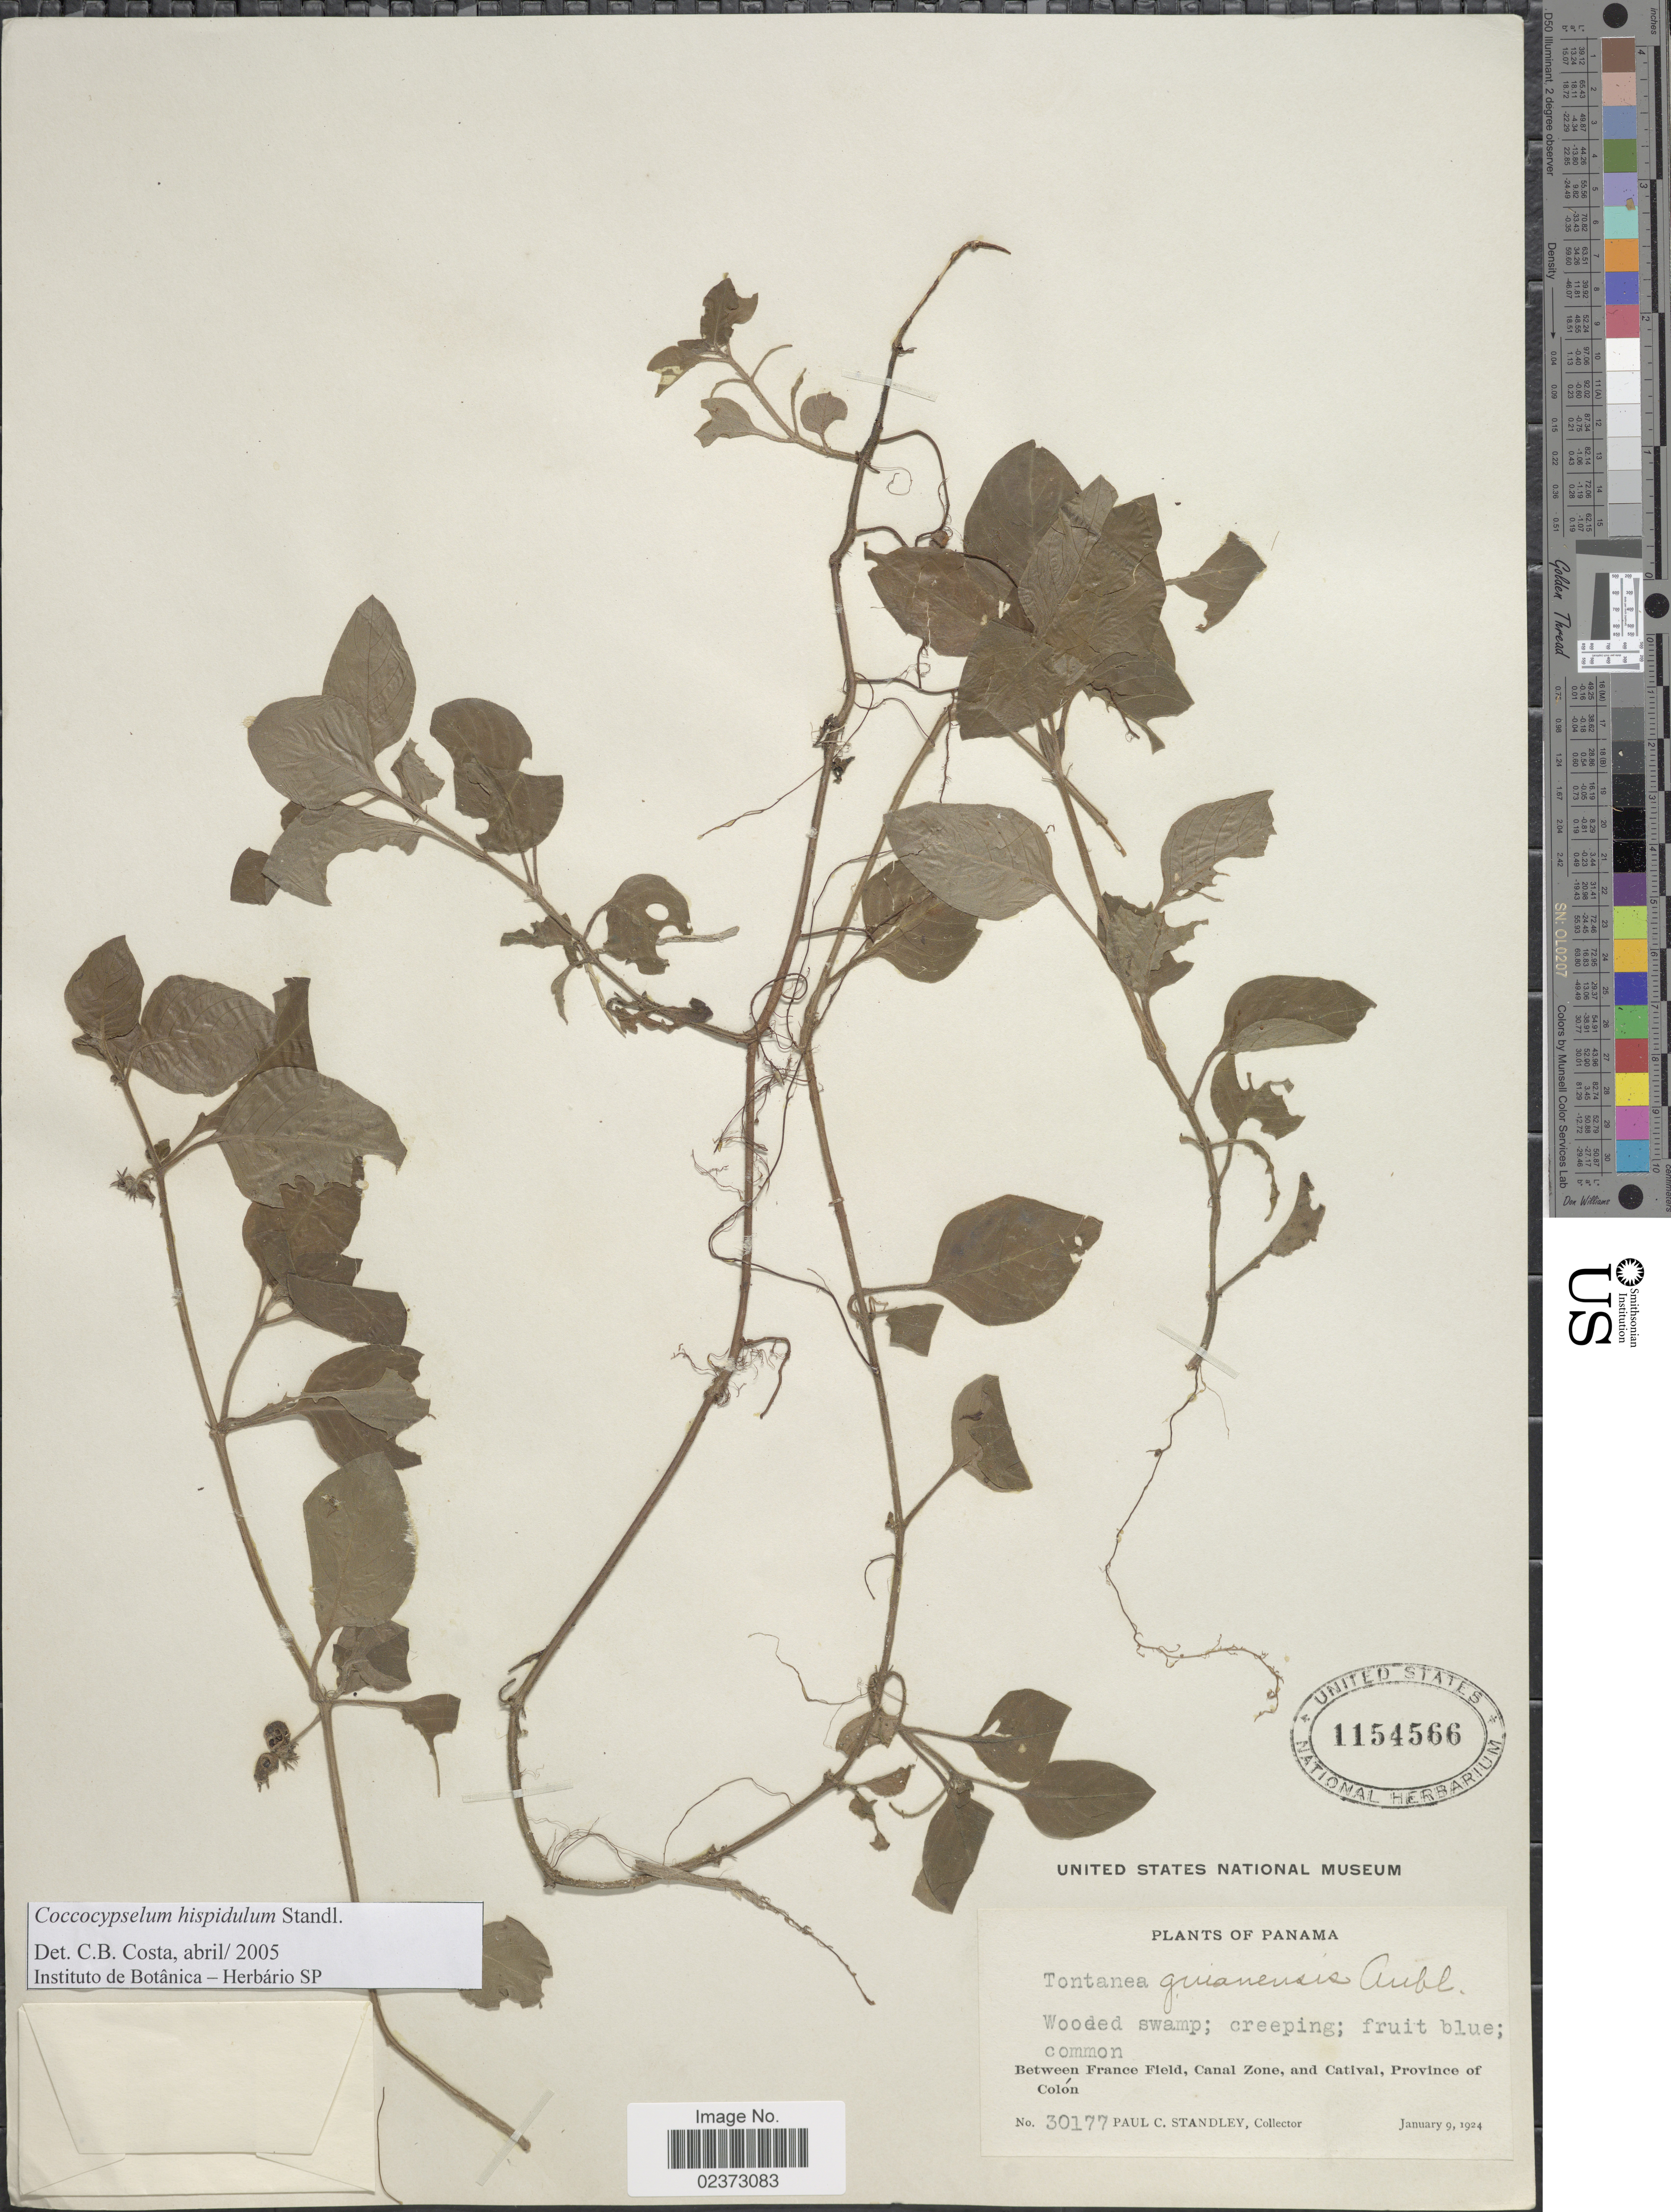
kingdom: Plantae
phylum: Tracheophyta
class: Magnoliopsida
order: Gentianales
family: Rubiaceae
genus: Coccocypselum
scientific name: Coccocypselum hispidulum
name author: (Standl.) Standl.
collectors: P. C. Standley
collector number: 30177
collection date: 1924-01-09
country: Panama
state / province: Colón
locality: Between France Field, Canal Zone, and Catival, Province of Colon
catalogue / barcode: US 1154566